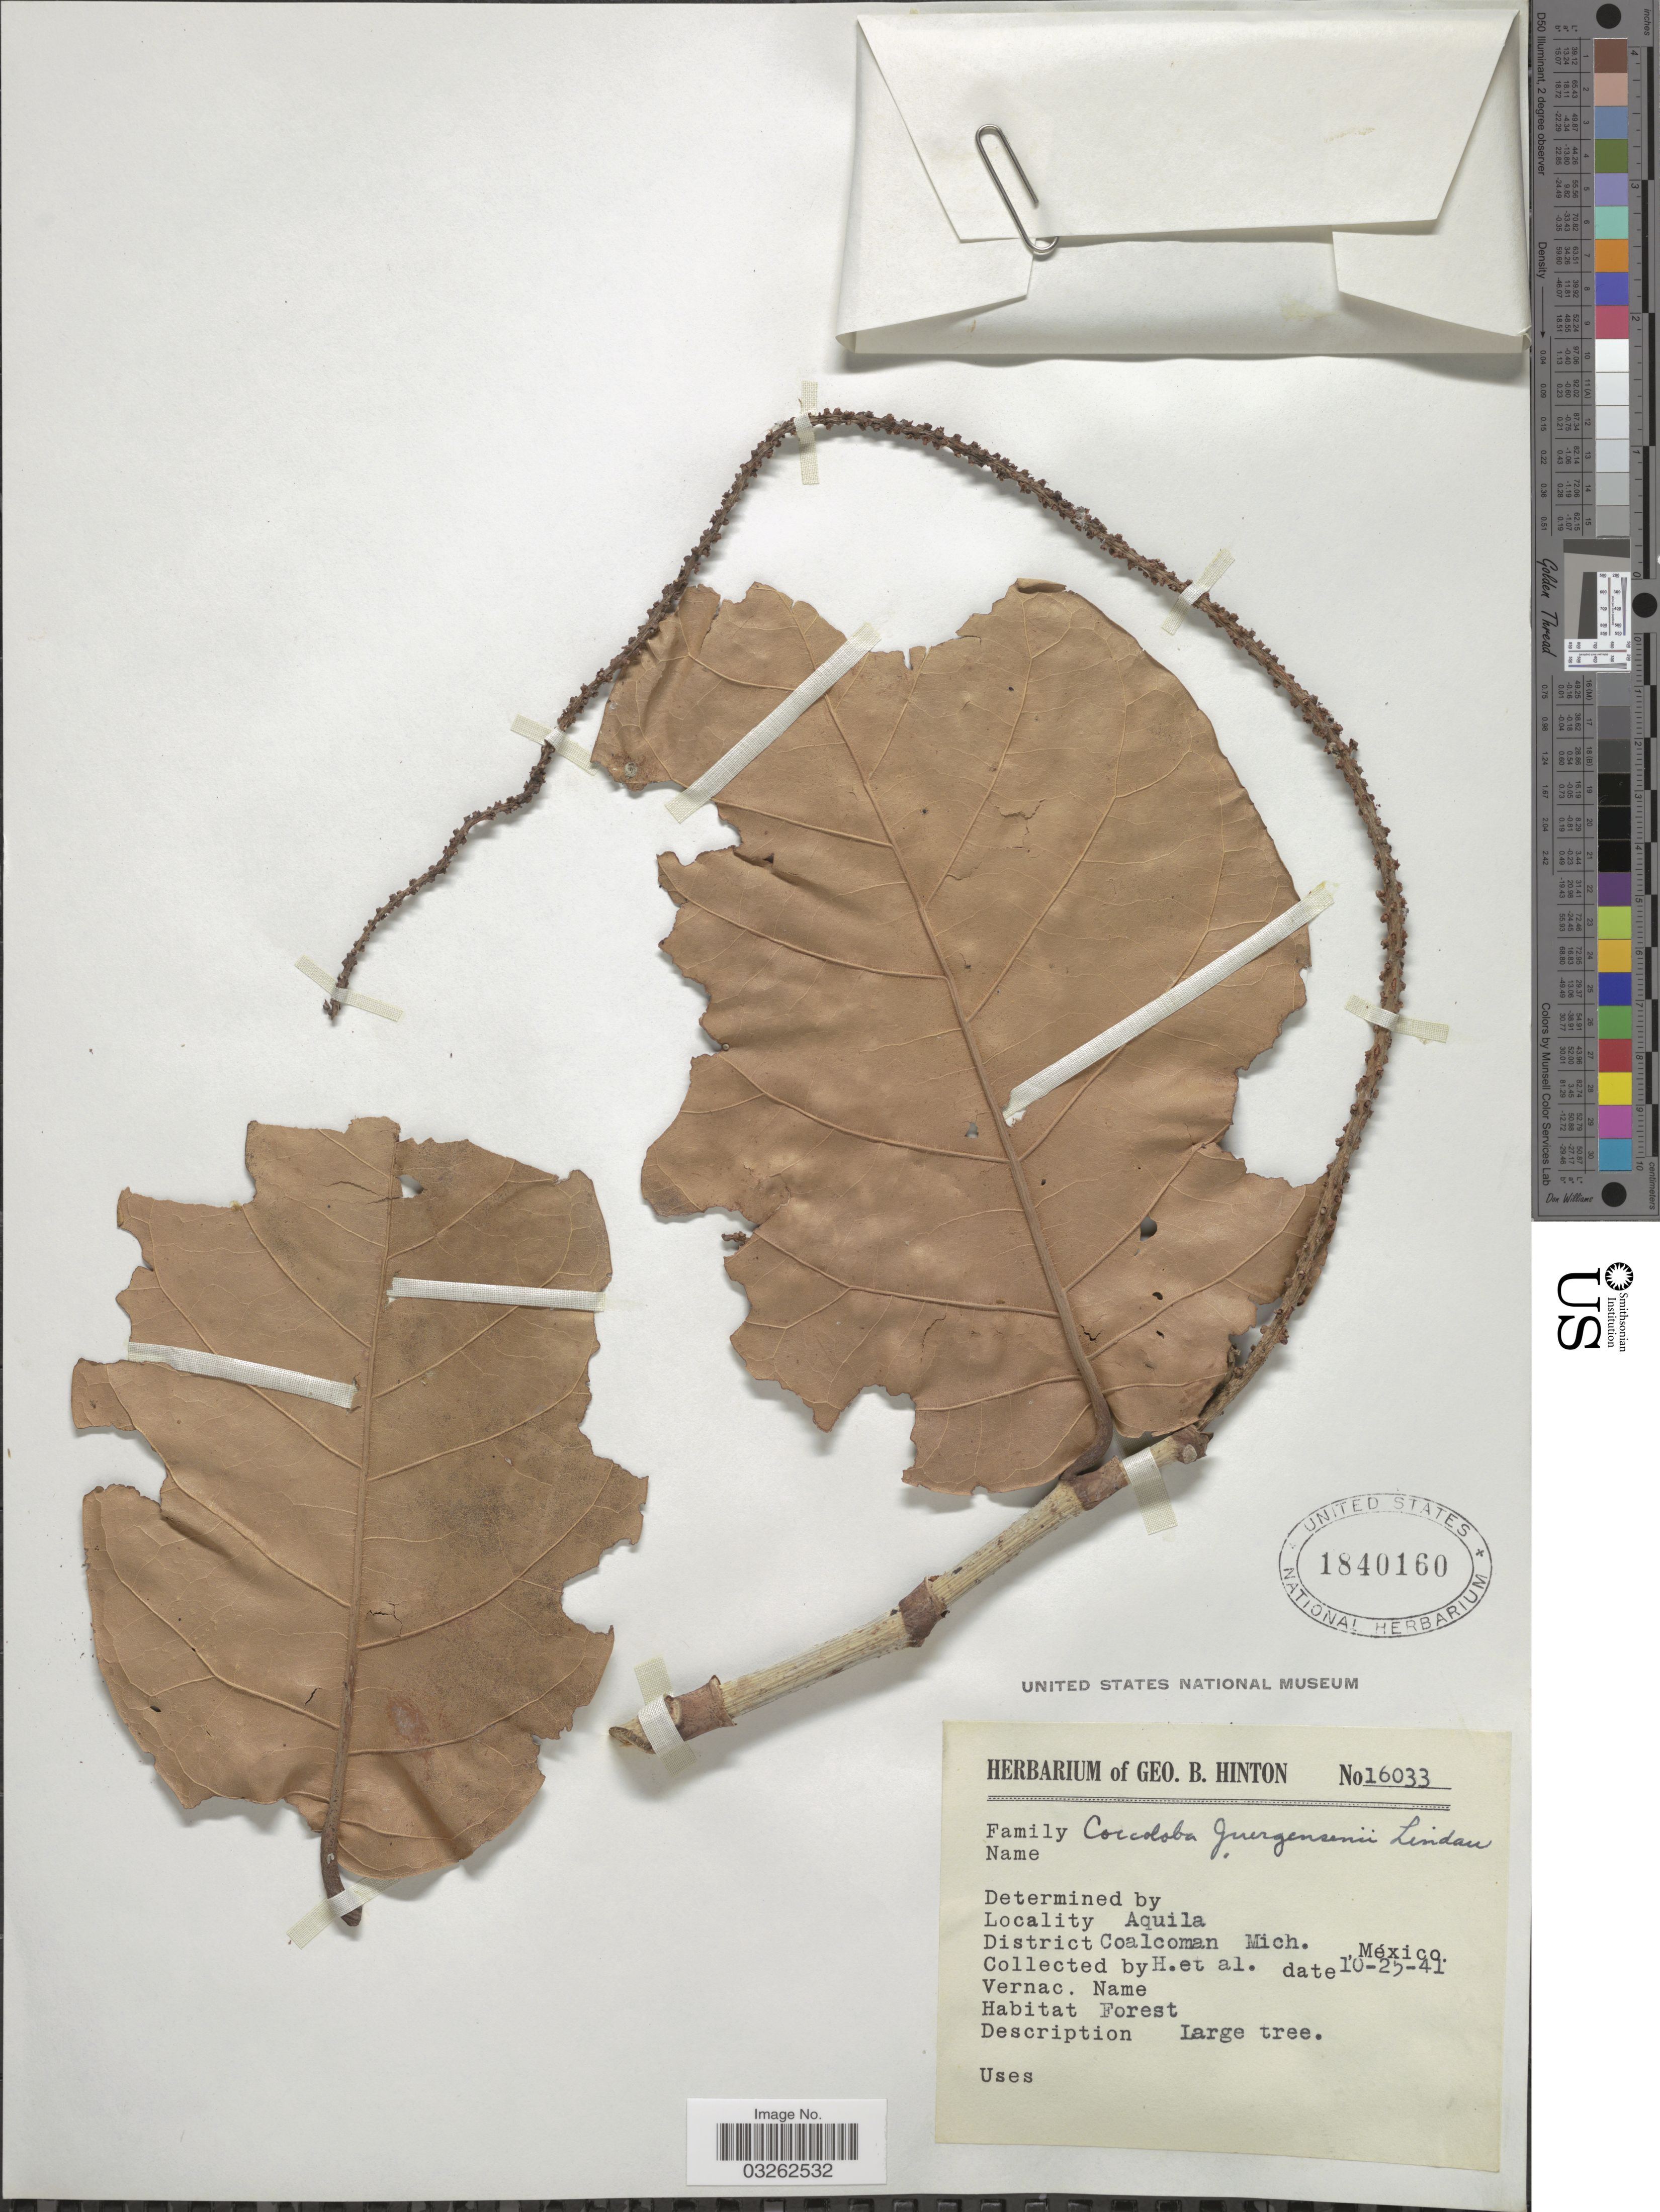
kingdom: Plantae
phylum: Tracheophyta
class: Magnoliopsida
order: Caryophyllales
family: Polygonaceae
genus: Coccoloba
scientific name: Coccoloba barbadensis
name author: Jacq.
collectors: G. B. Hinton & et al.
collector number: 16033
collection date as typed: Transcribed d/m/y: 25/10/41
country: Mexico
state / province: Michoacán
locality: Aquila. District Coalcoman.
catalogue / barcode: US 1840160